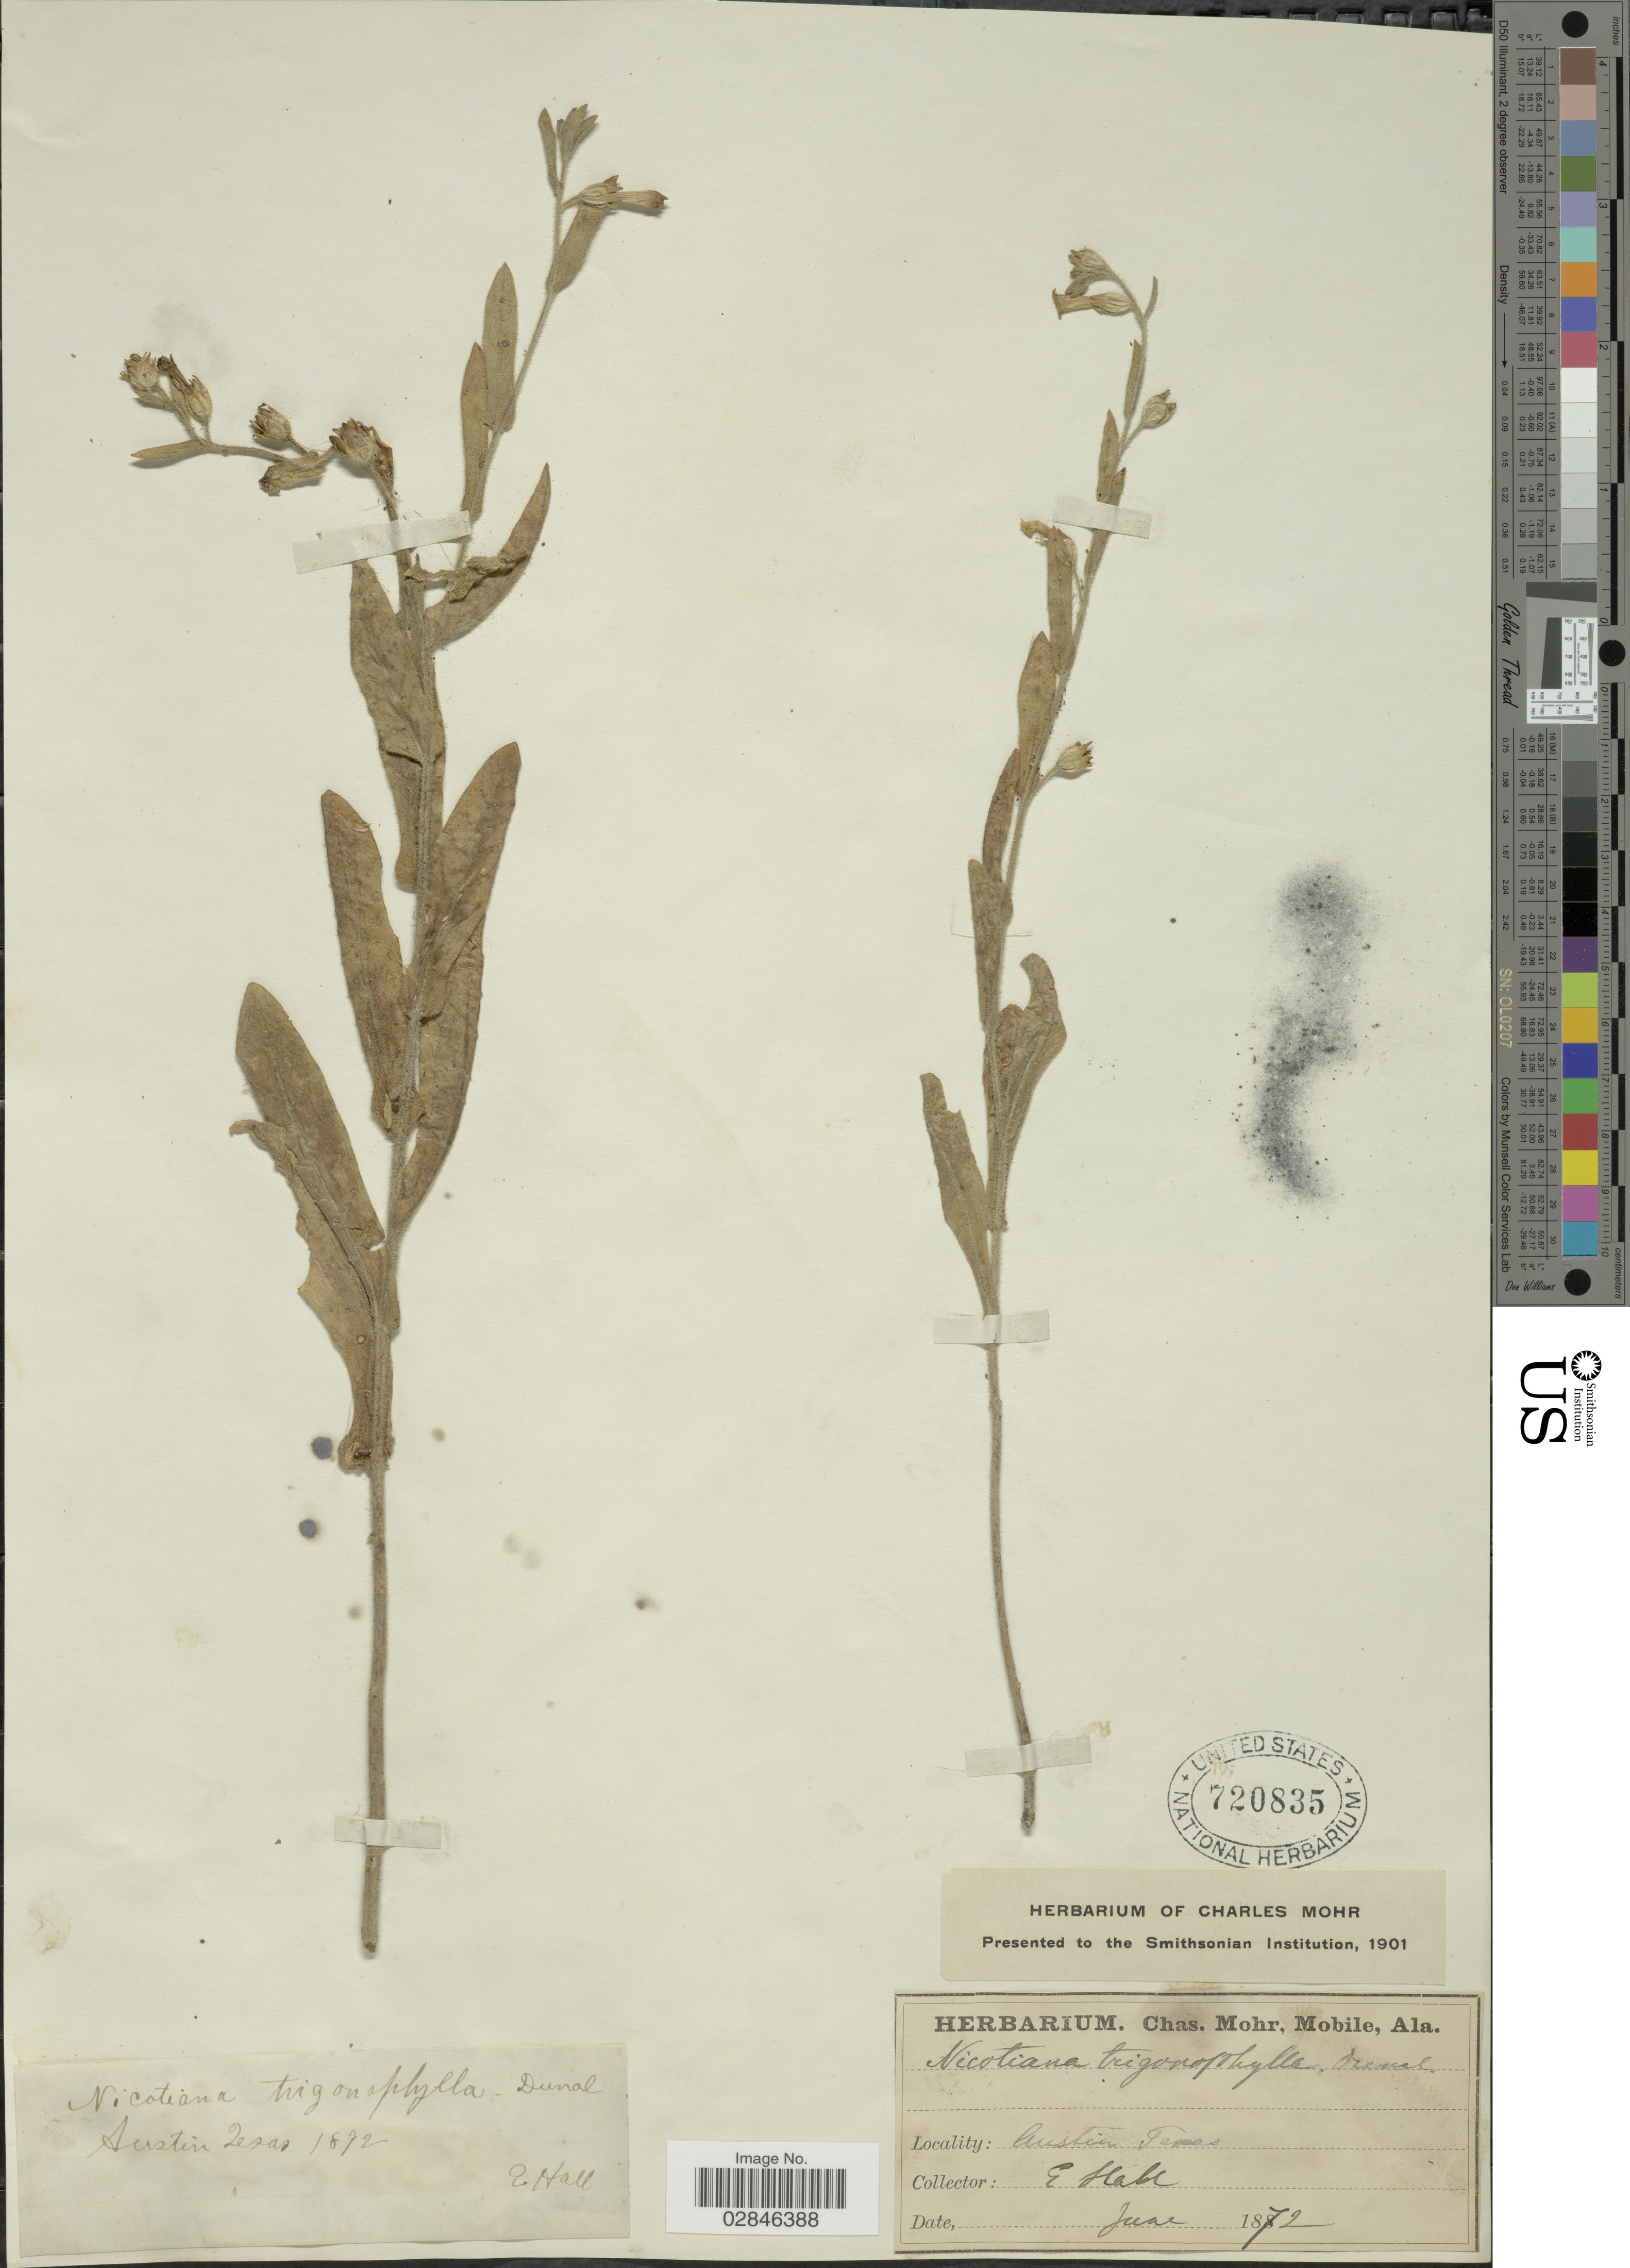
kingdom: Plantae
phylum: Tracheophyta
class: Magnoliopsida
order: Solanales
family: Solanaceae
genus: Nicotiana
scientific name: Nicotiana trigonophylla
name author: Dunal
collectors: E. Hall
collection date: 1872-06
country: United States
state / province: Texas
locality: Austin.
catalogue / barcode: US 720835